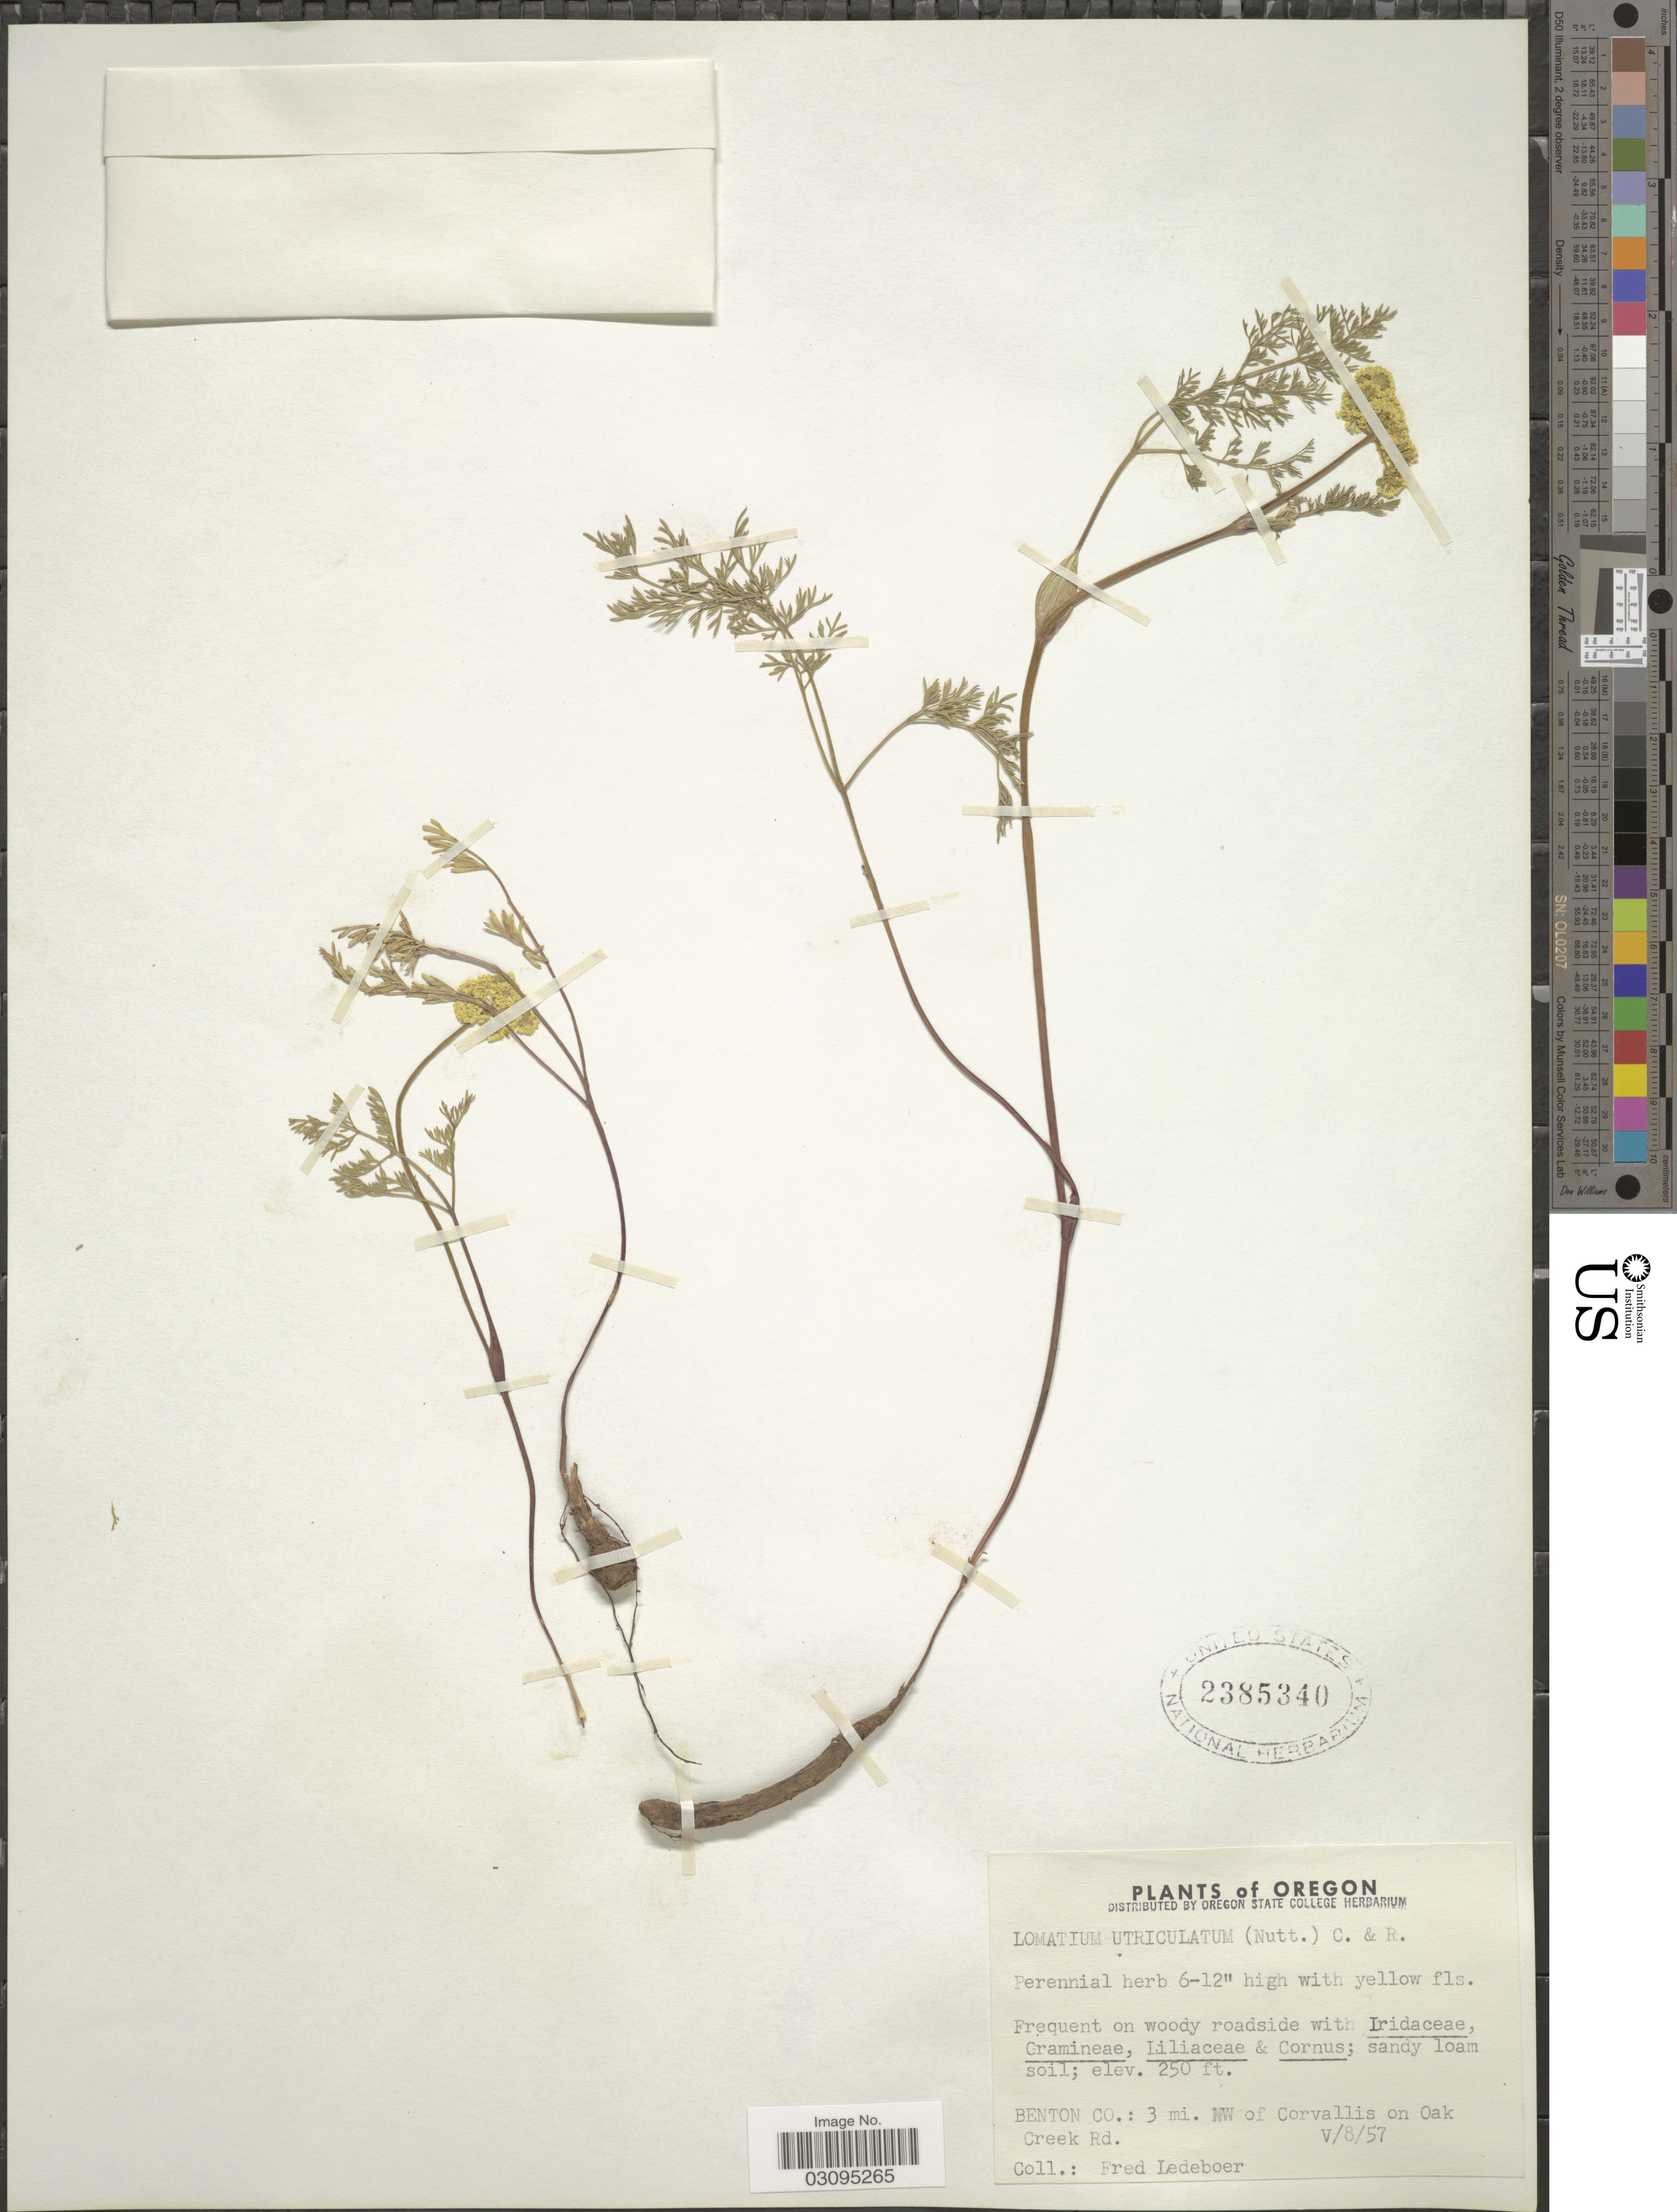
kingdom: Plantae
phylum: Tracheophyta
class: Magnoliopsida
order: Apiales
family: Apiaceae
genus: Lomatium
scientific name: Lomatium utriculatum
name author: (Nutt. ex Torr. & A. Gray) J.M. Coult. & Rose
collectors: F. Ledeboer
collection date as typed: Transcribed d/m/y: 8/5/57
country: United States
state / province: Oregon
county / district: Benton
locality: Benton Co.: 3 mi. NW of Corvallis on Oak Creek Rd.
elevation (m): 76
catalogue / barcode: US 2385340